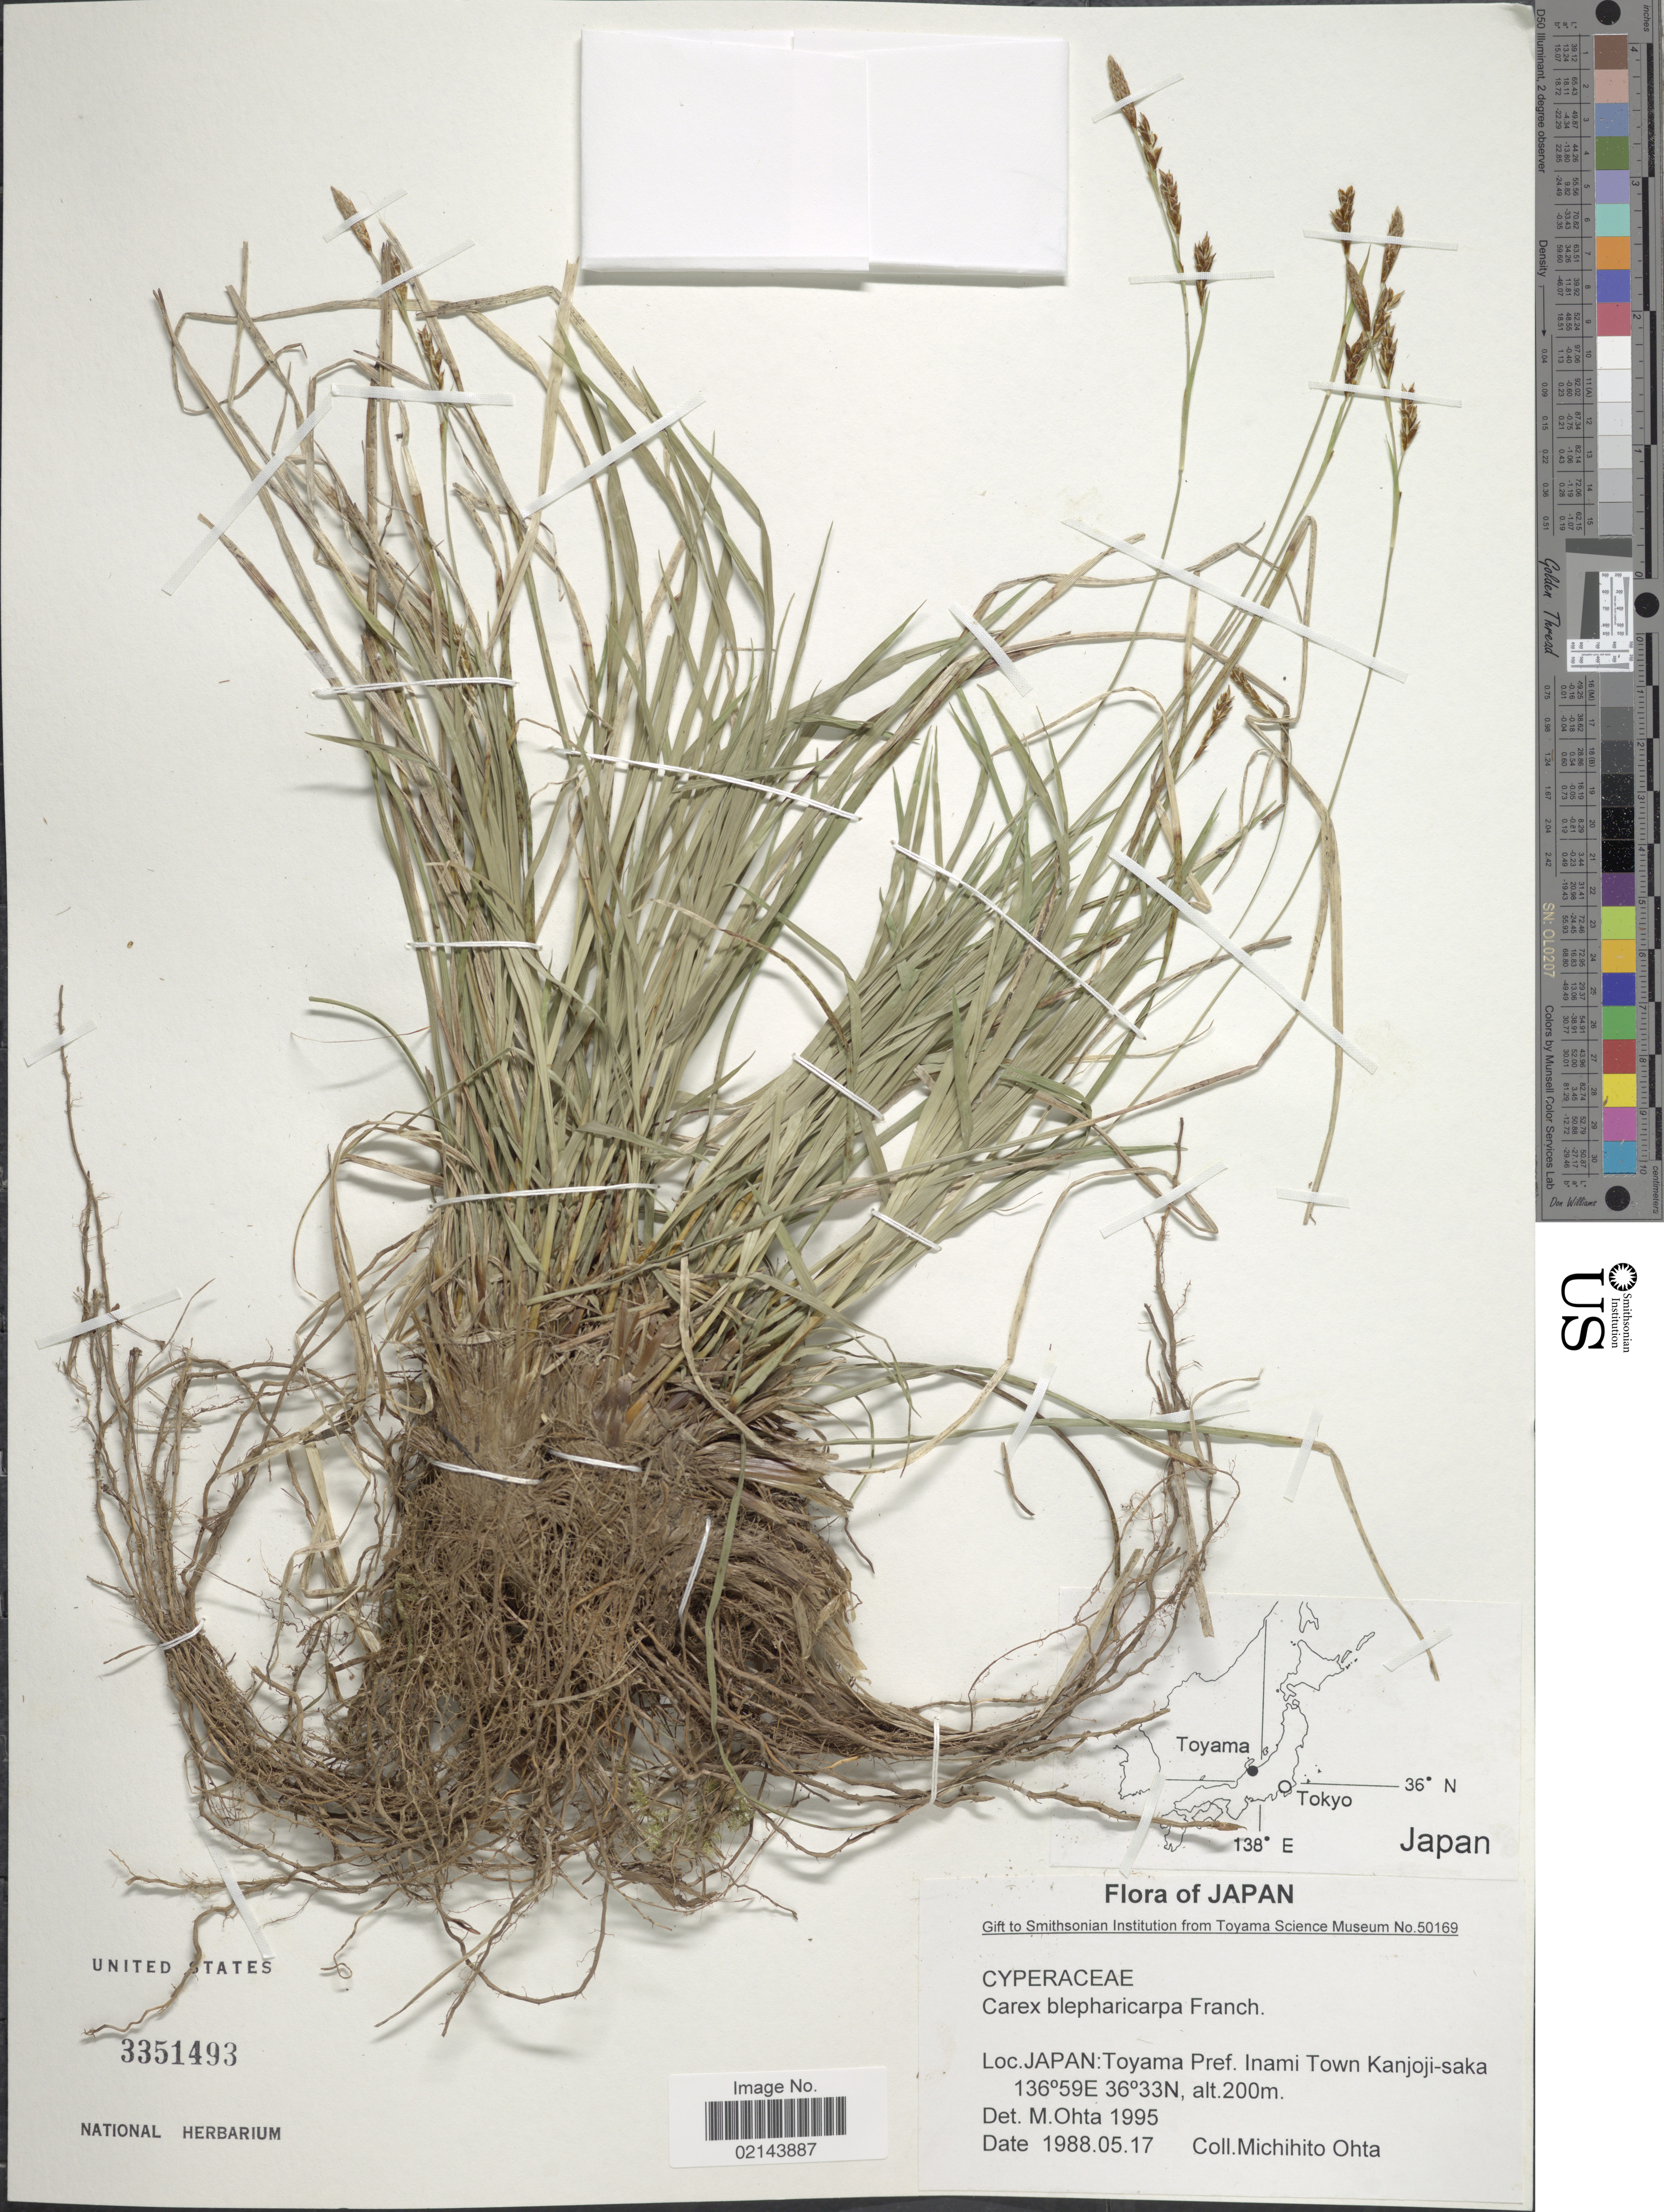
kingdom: Plantae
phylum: Tracheophyta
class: Liliopsida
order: Poales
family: Cyperaceae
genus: Carex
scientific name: Carex blepharicarpa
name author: Franch.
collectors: M. Ohta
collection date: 1988-05-17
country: Japan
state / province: Toyama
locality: Toyama Pref. Inami Town Kanjoji-saka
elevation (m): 200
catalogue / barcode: US 3351493